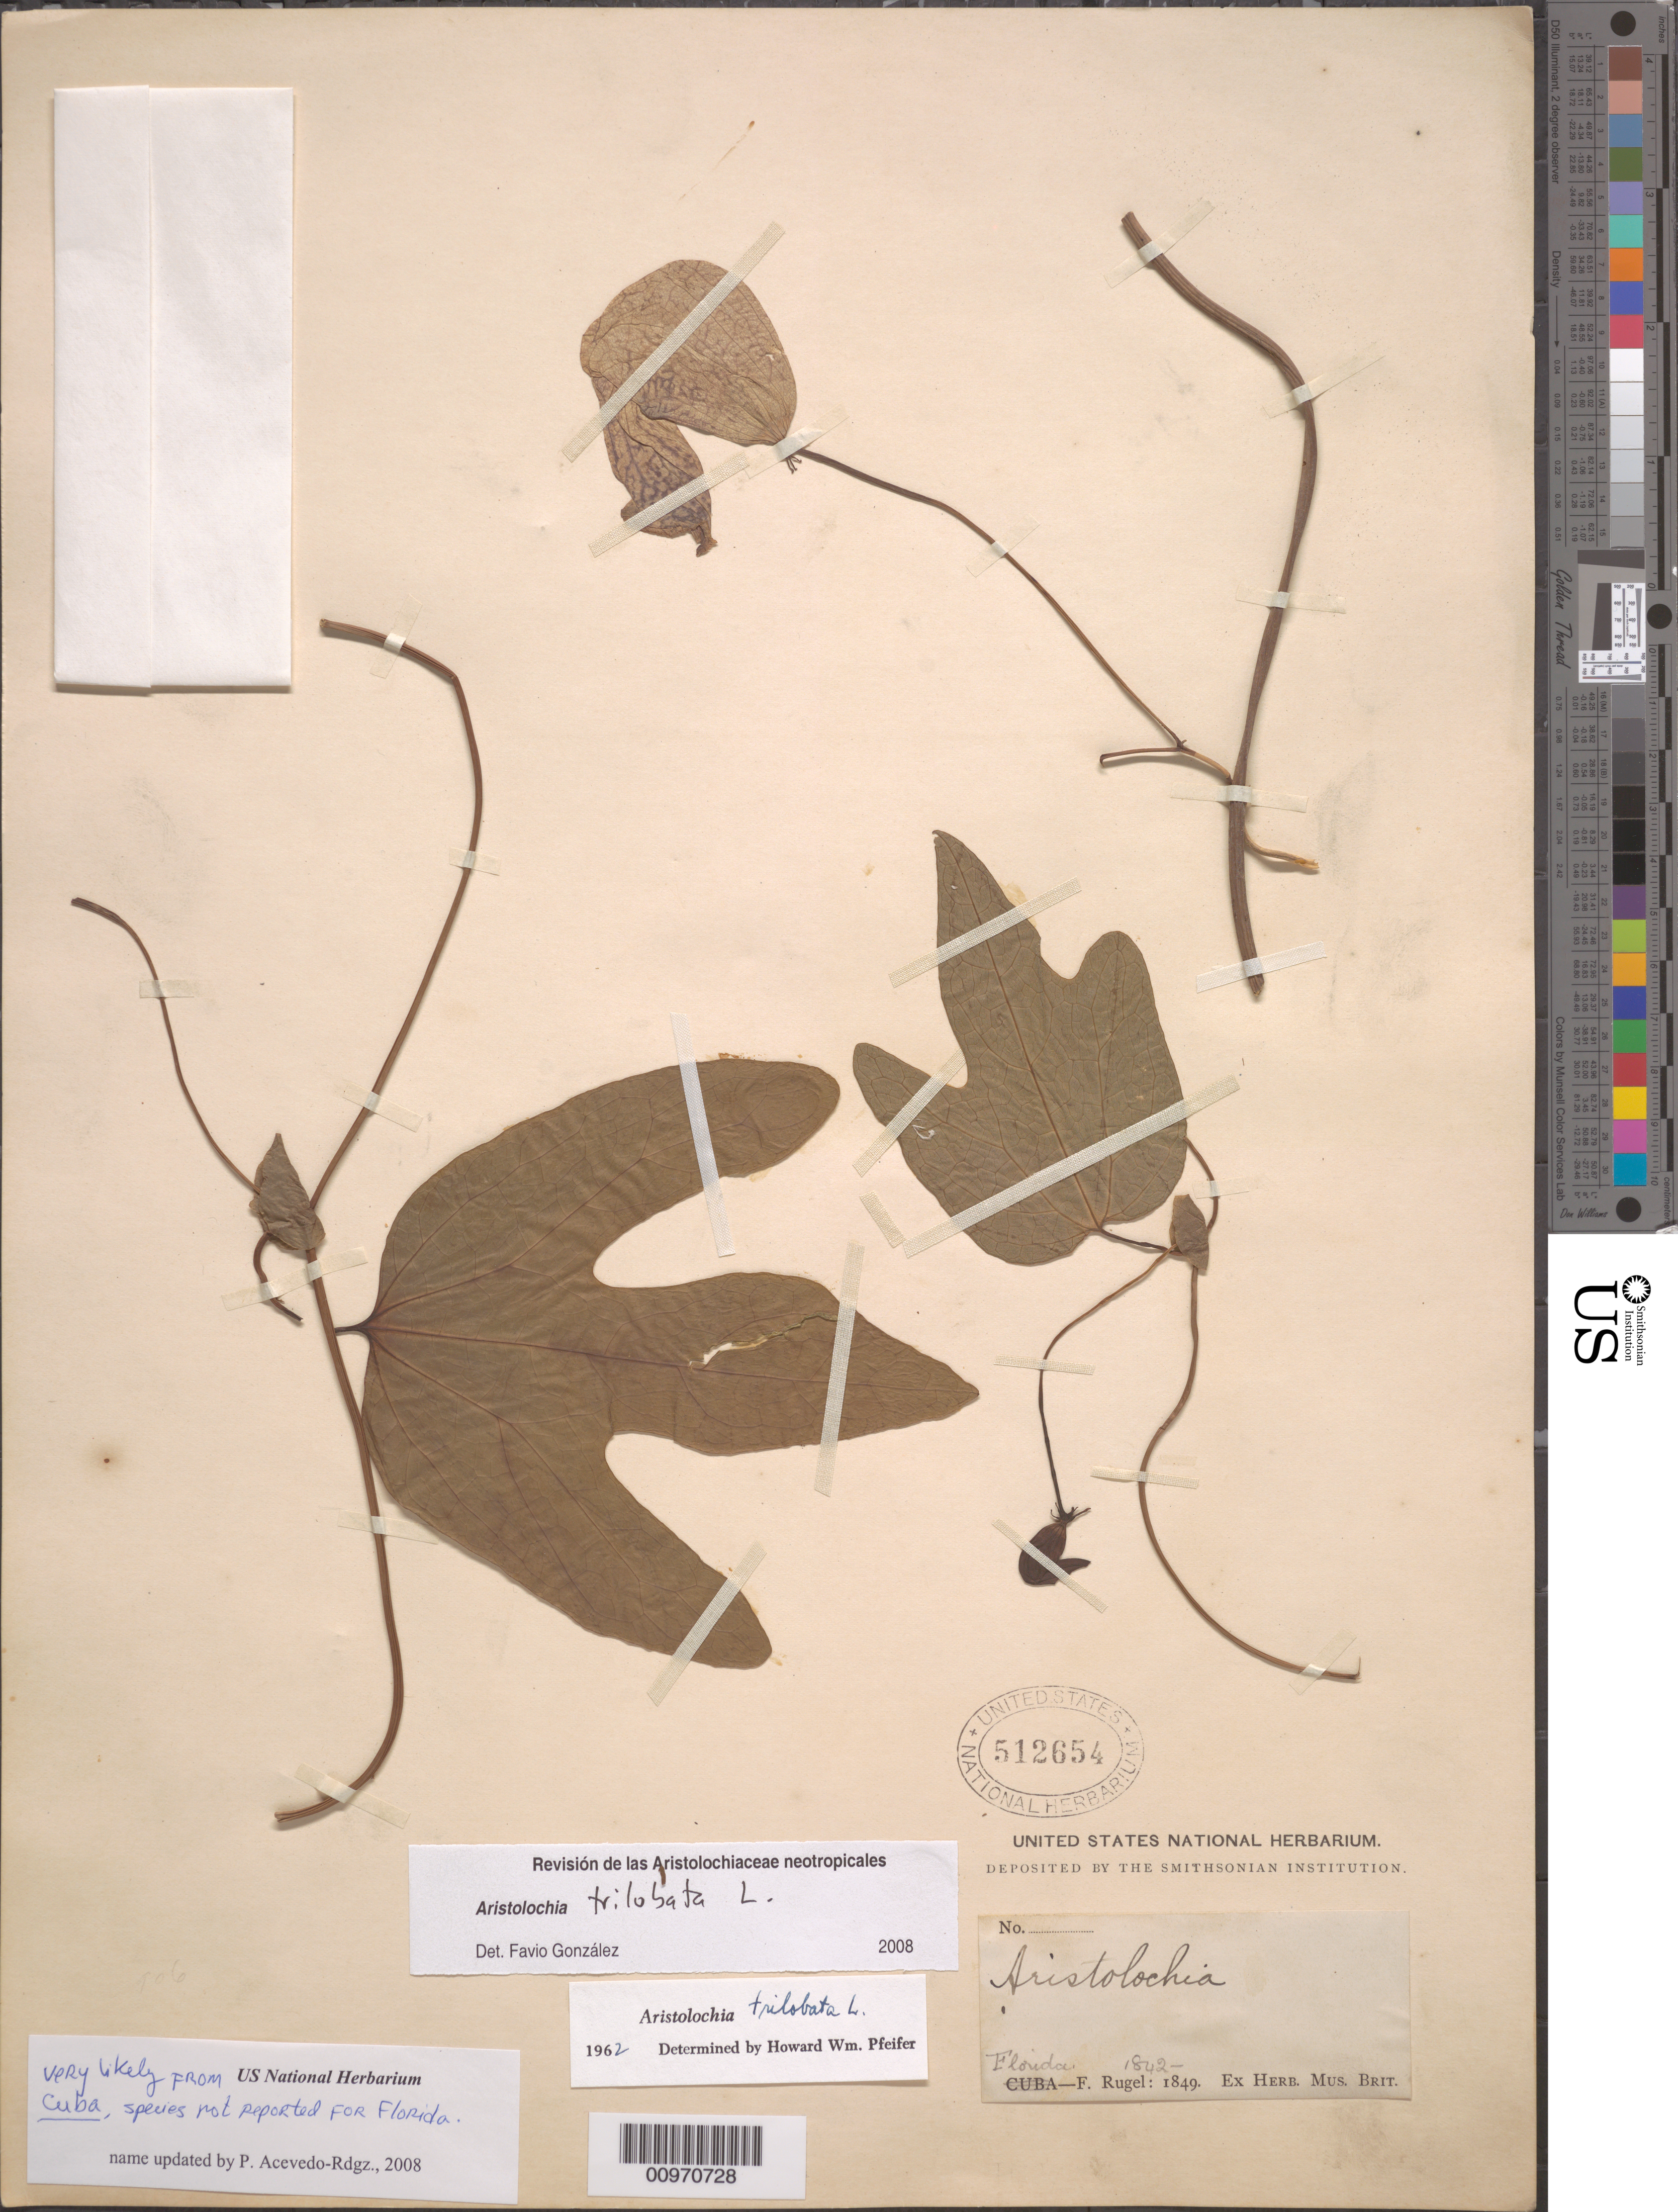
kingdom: Plantae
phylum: Tracheophyta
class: Magnoliopsida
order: Piperales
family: Aristolochiaceae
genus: Aristolochia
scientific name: Aristolochia trilobata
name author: L.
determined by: Gonzalez, F.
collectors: F. Rugel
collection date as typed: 1842 to -- --- 1849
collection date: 1842/1849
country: Cuba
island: Cuba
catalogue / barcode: US 512654